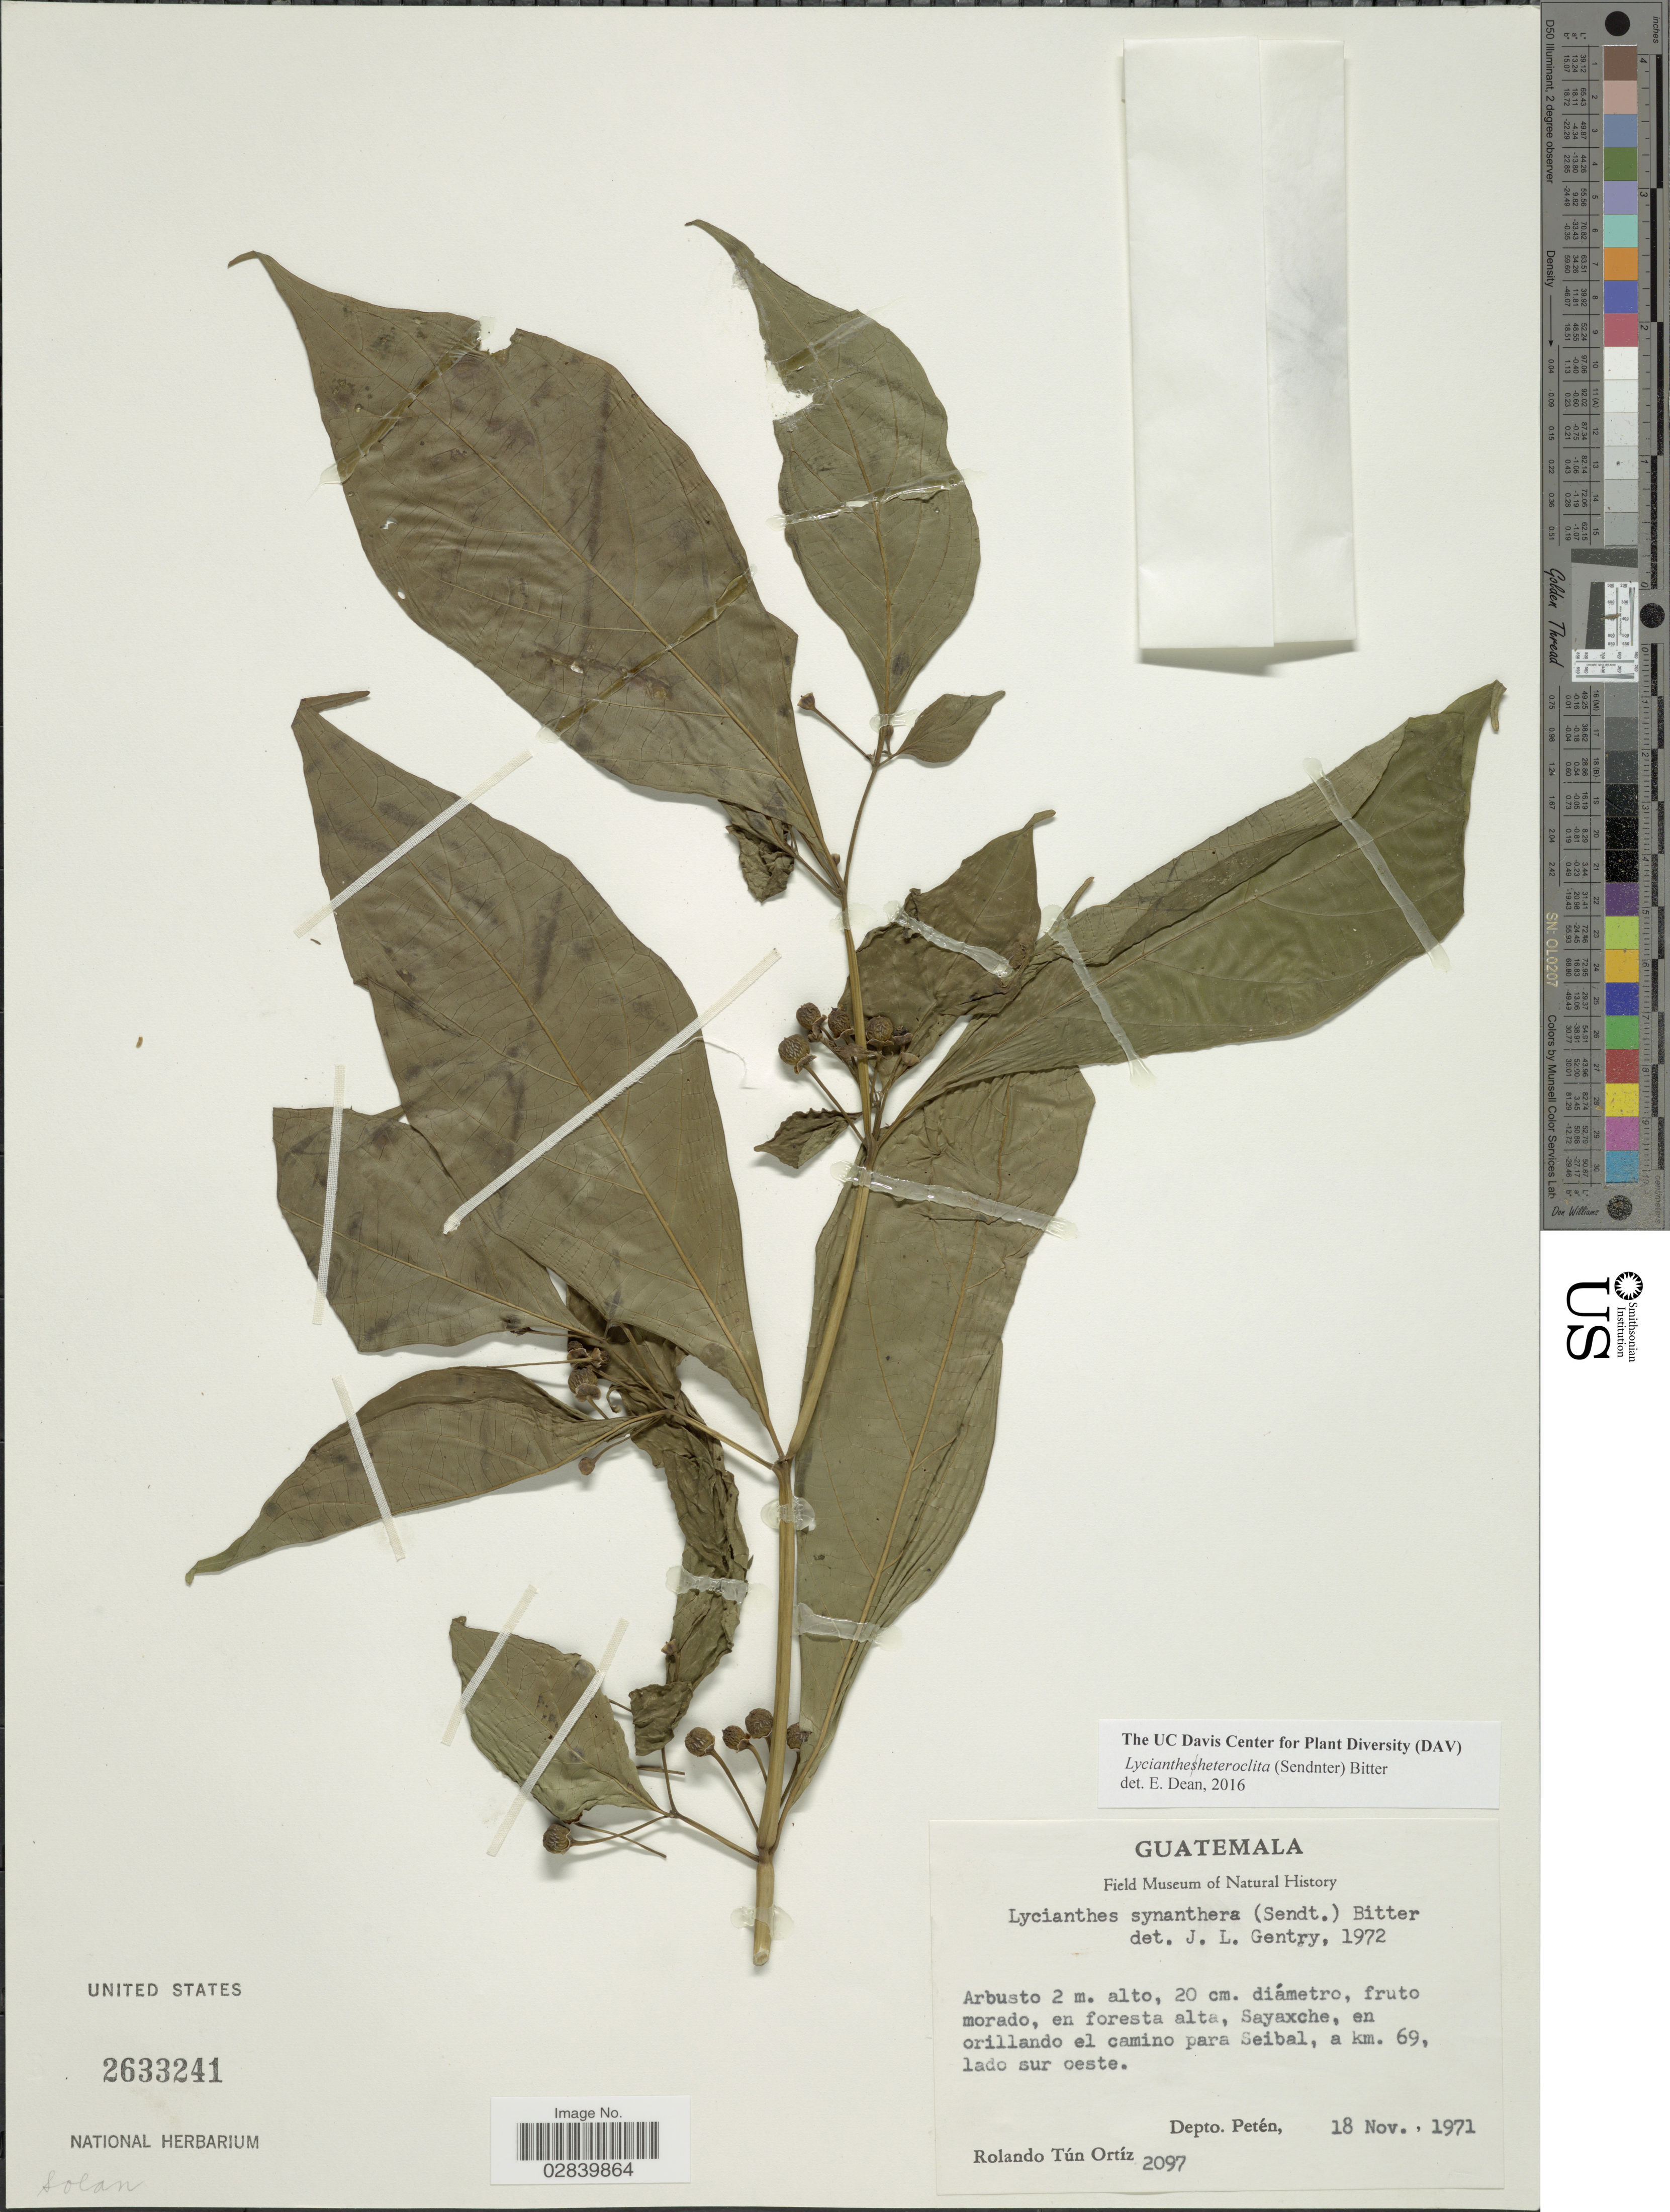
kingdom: Plantae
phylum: Tracheophyta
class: Magnoliopsida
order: Solanales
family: Solanaceae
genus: Lycianthes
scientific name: Lycianthes heteroclita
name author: (Sendtn.) Bitter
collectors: R. Tún Ortíz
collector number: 2097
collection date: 1971-11-18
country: Guatemala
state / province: El Petén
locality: En orillando el camino para Seibal, a km. 69, lado sur oeste. Depto. Péten.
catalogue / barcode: US 2633241